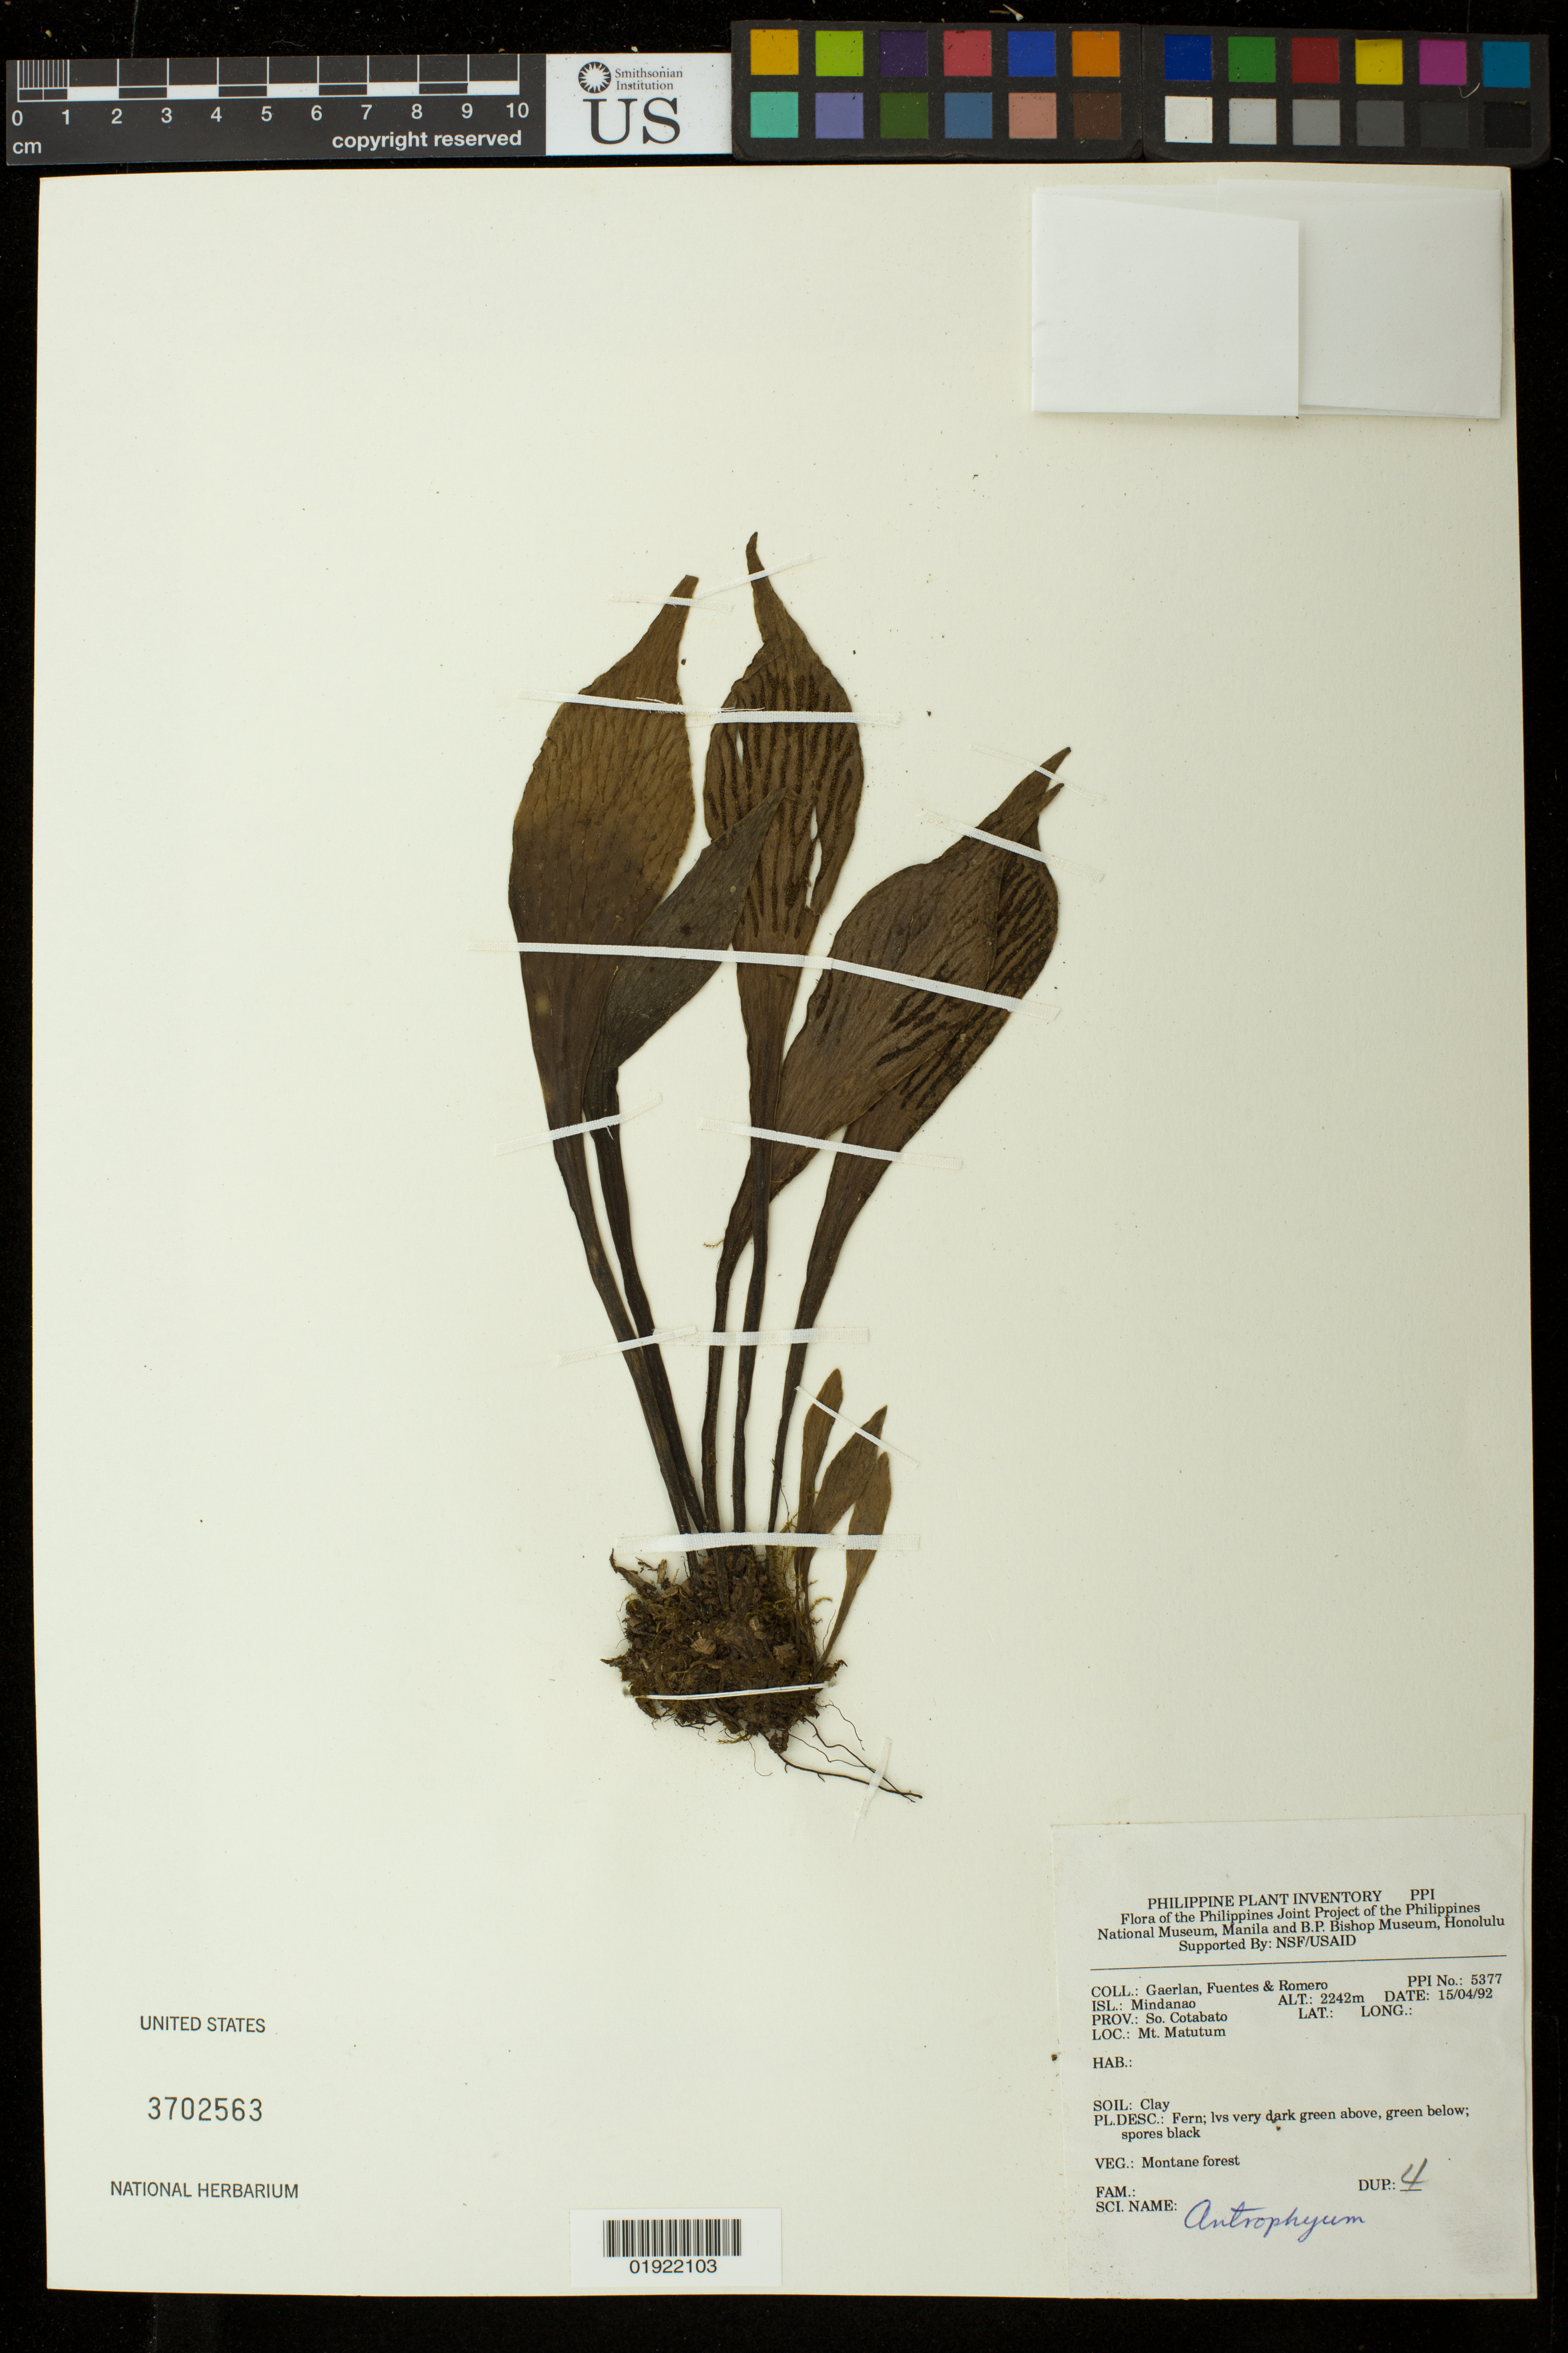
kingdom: Plantae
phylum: Tracheophyta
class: Polypodiopsida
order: Polypodiales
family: Pteridaceae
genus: Antrophyum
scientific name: Antrophyum sp.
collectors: Gaerlan, -. Fuentes & -. Romero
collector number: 5377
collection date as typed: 15/04/92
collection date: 1992-04-15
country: Philippines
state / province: Soccsksargen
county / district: South Cotabato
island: Mindanao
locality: Mt. Matutum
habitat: soil: clay, montane forest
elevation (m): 2242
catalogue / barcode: US 3702563